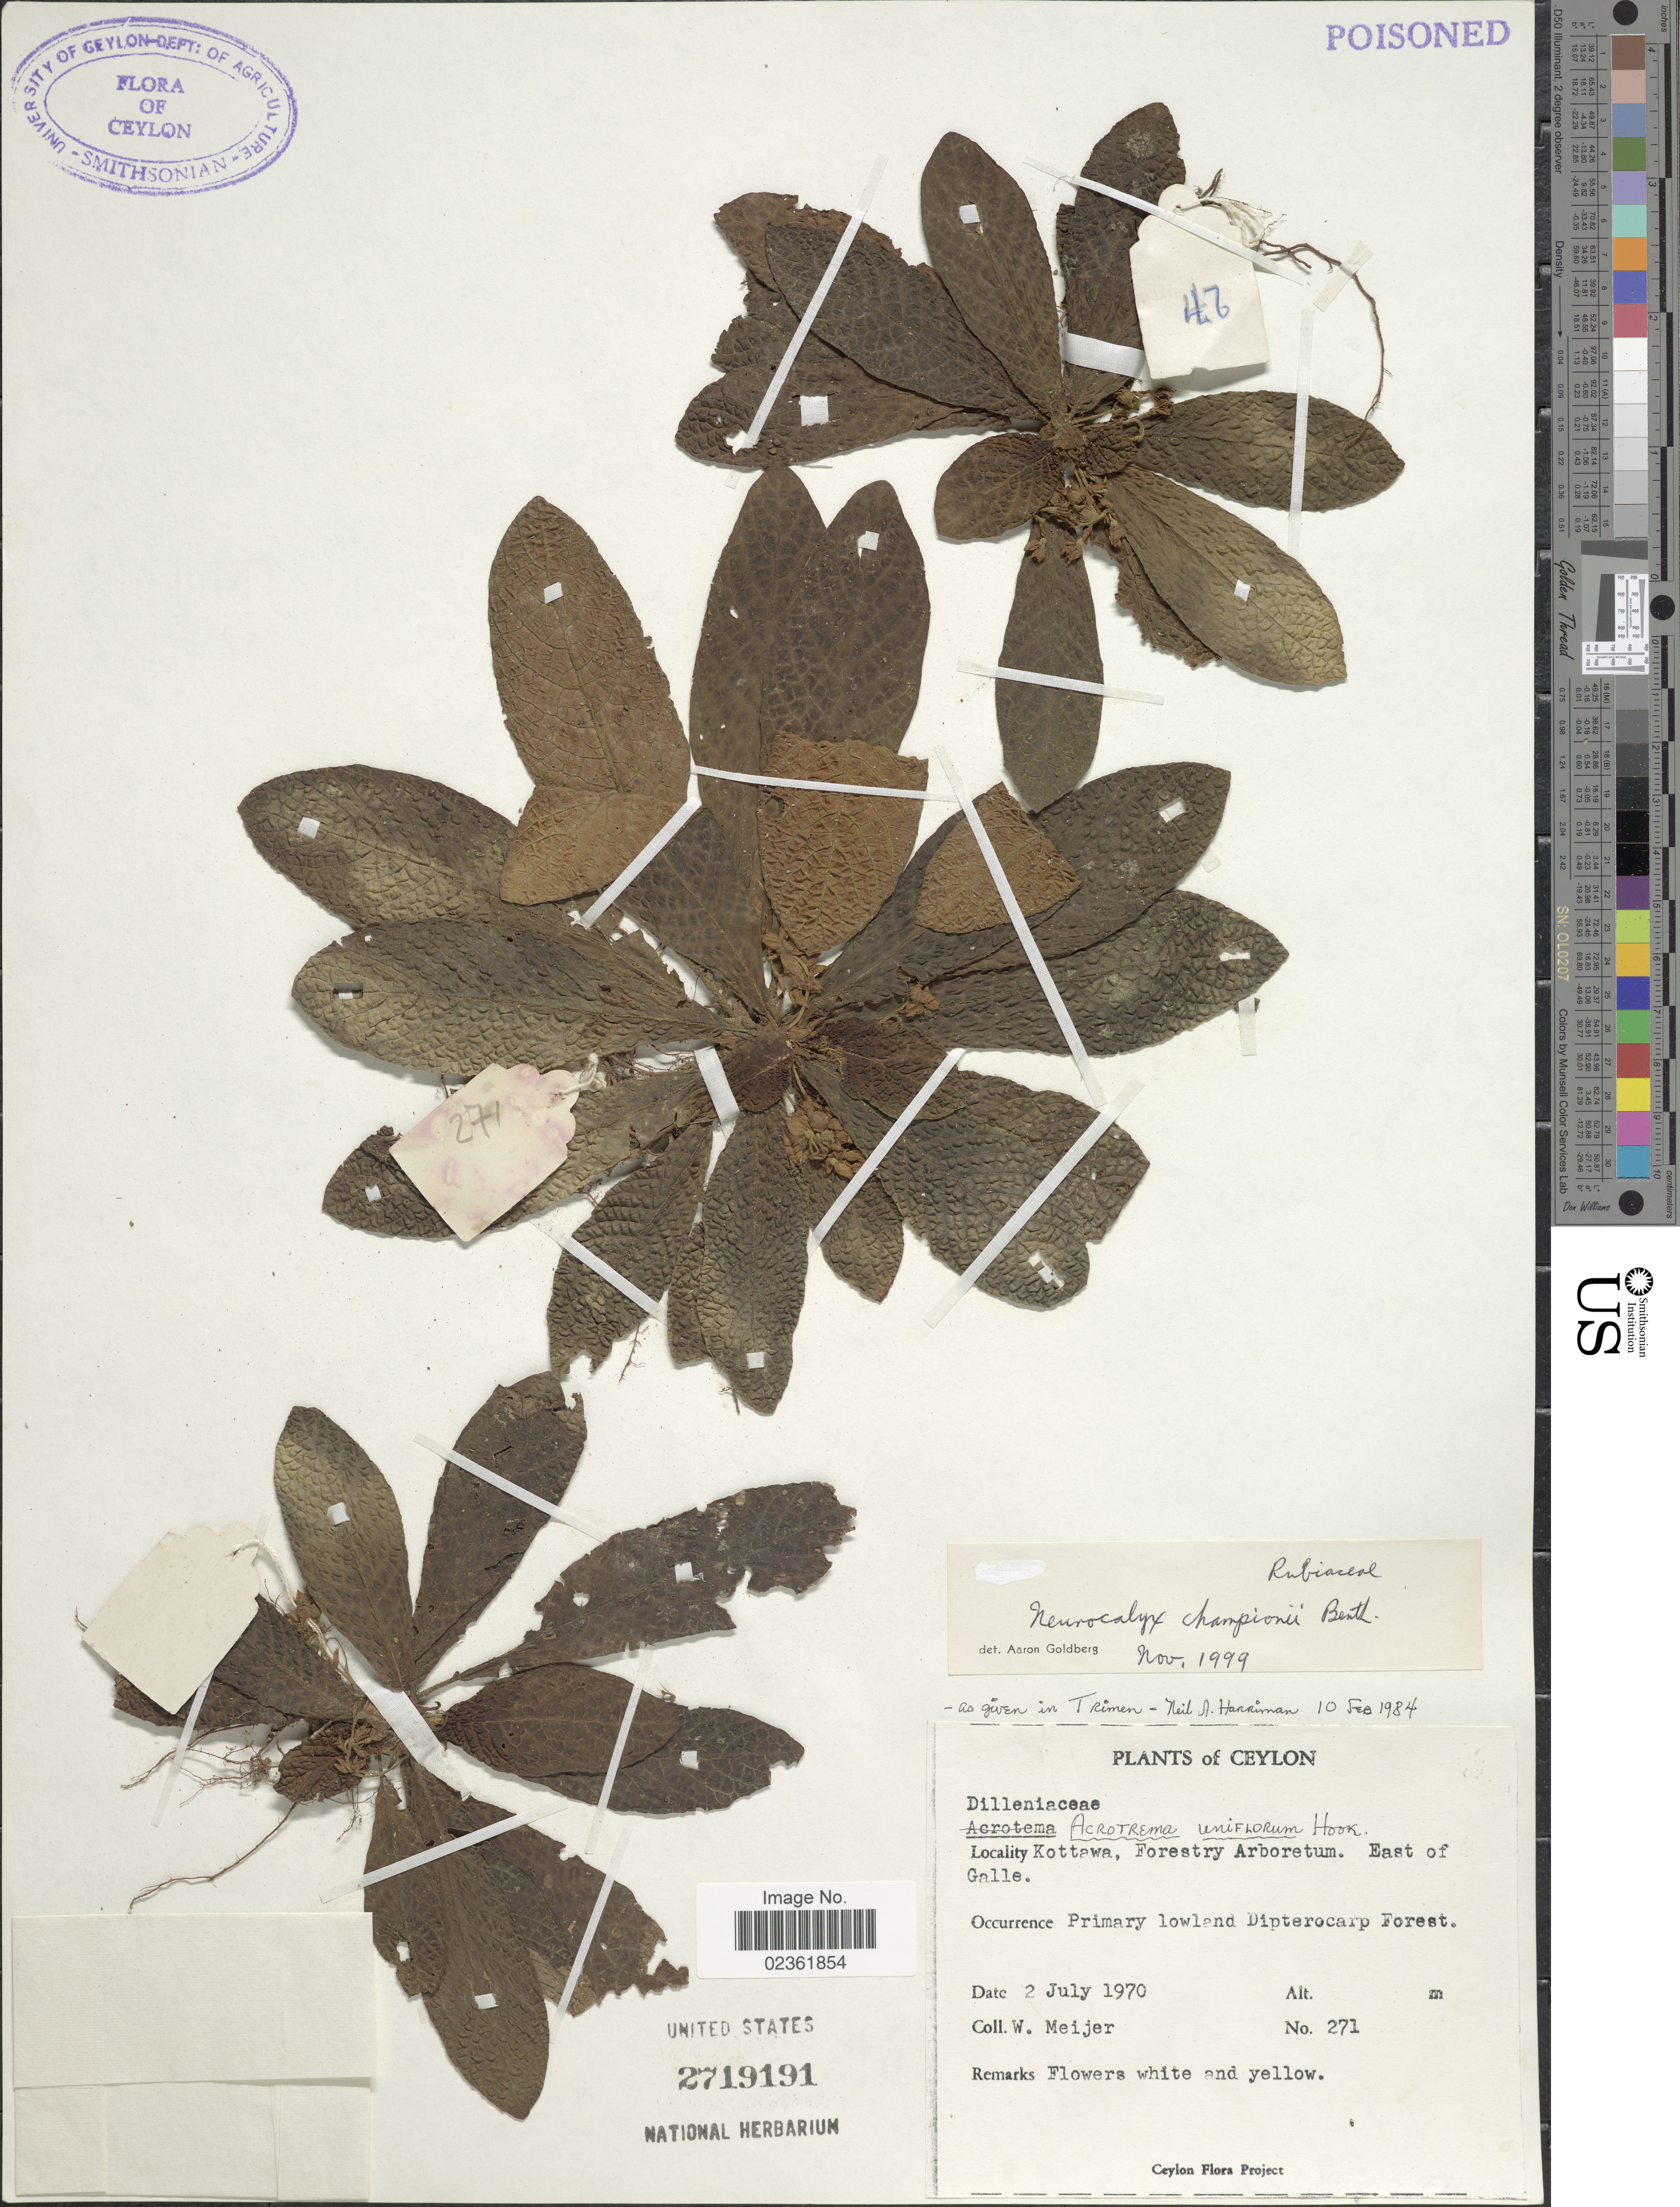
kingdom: Plantae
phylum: Tracheophyta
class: Magnoliopsida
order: Gentianales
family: Rubiaceae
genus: Neurocalyx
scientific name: Neurocalyx championii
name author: Benth. ex Thwaites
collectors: W. Meijer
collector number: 271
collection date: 1970-07-02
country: Sri Lanka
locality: Ceylon, Kottawa, Forestry Arboretum, East of Galle.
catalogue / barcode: US 2719191